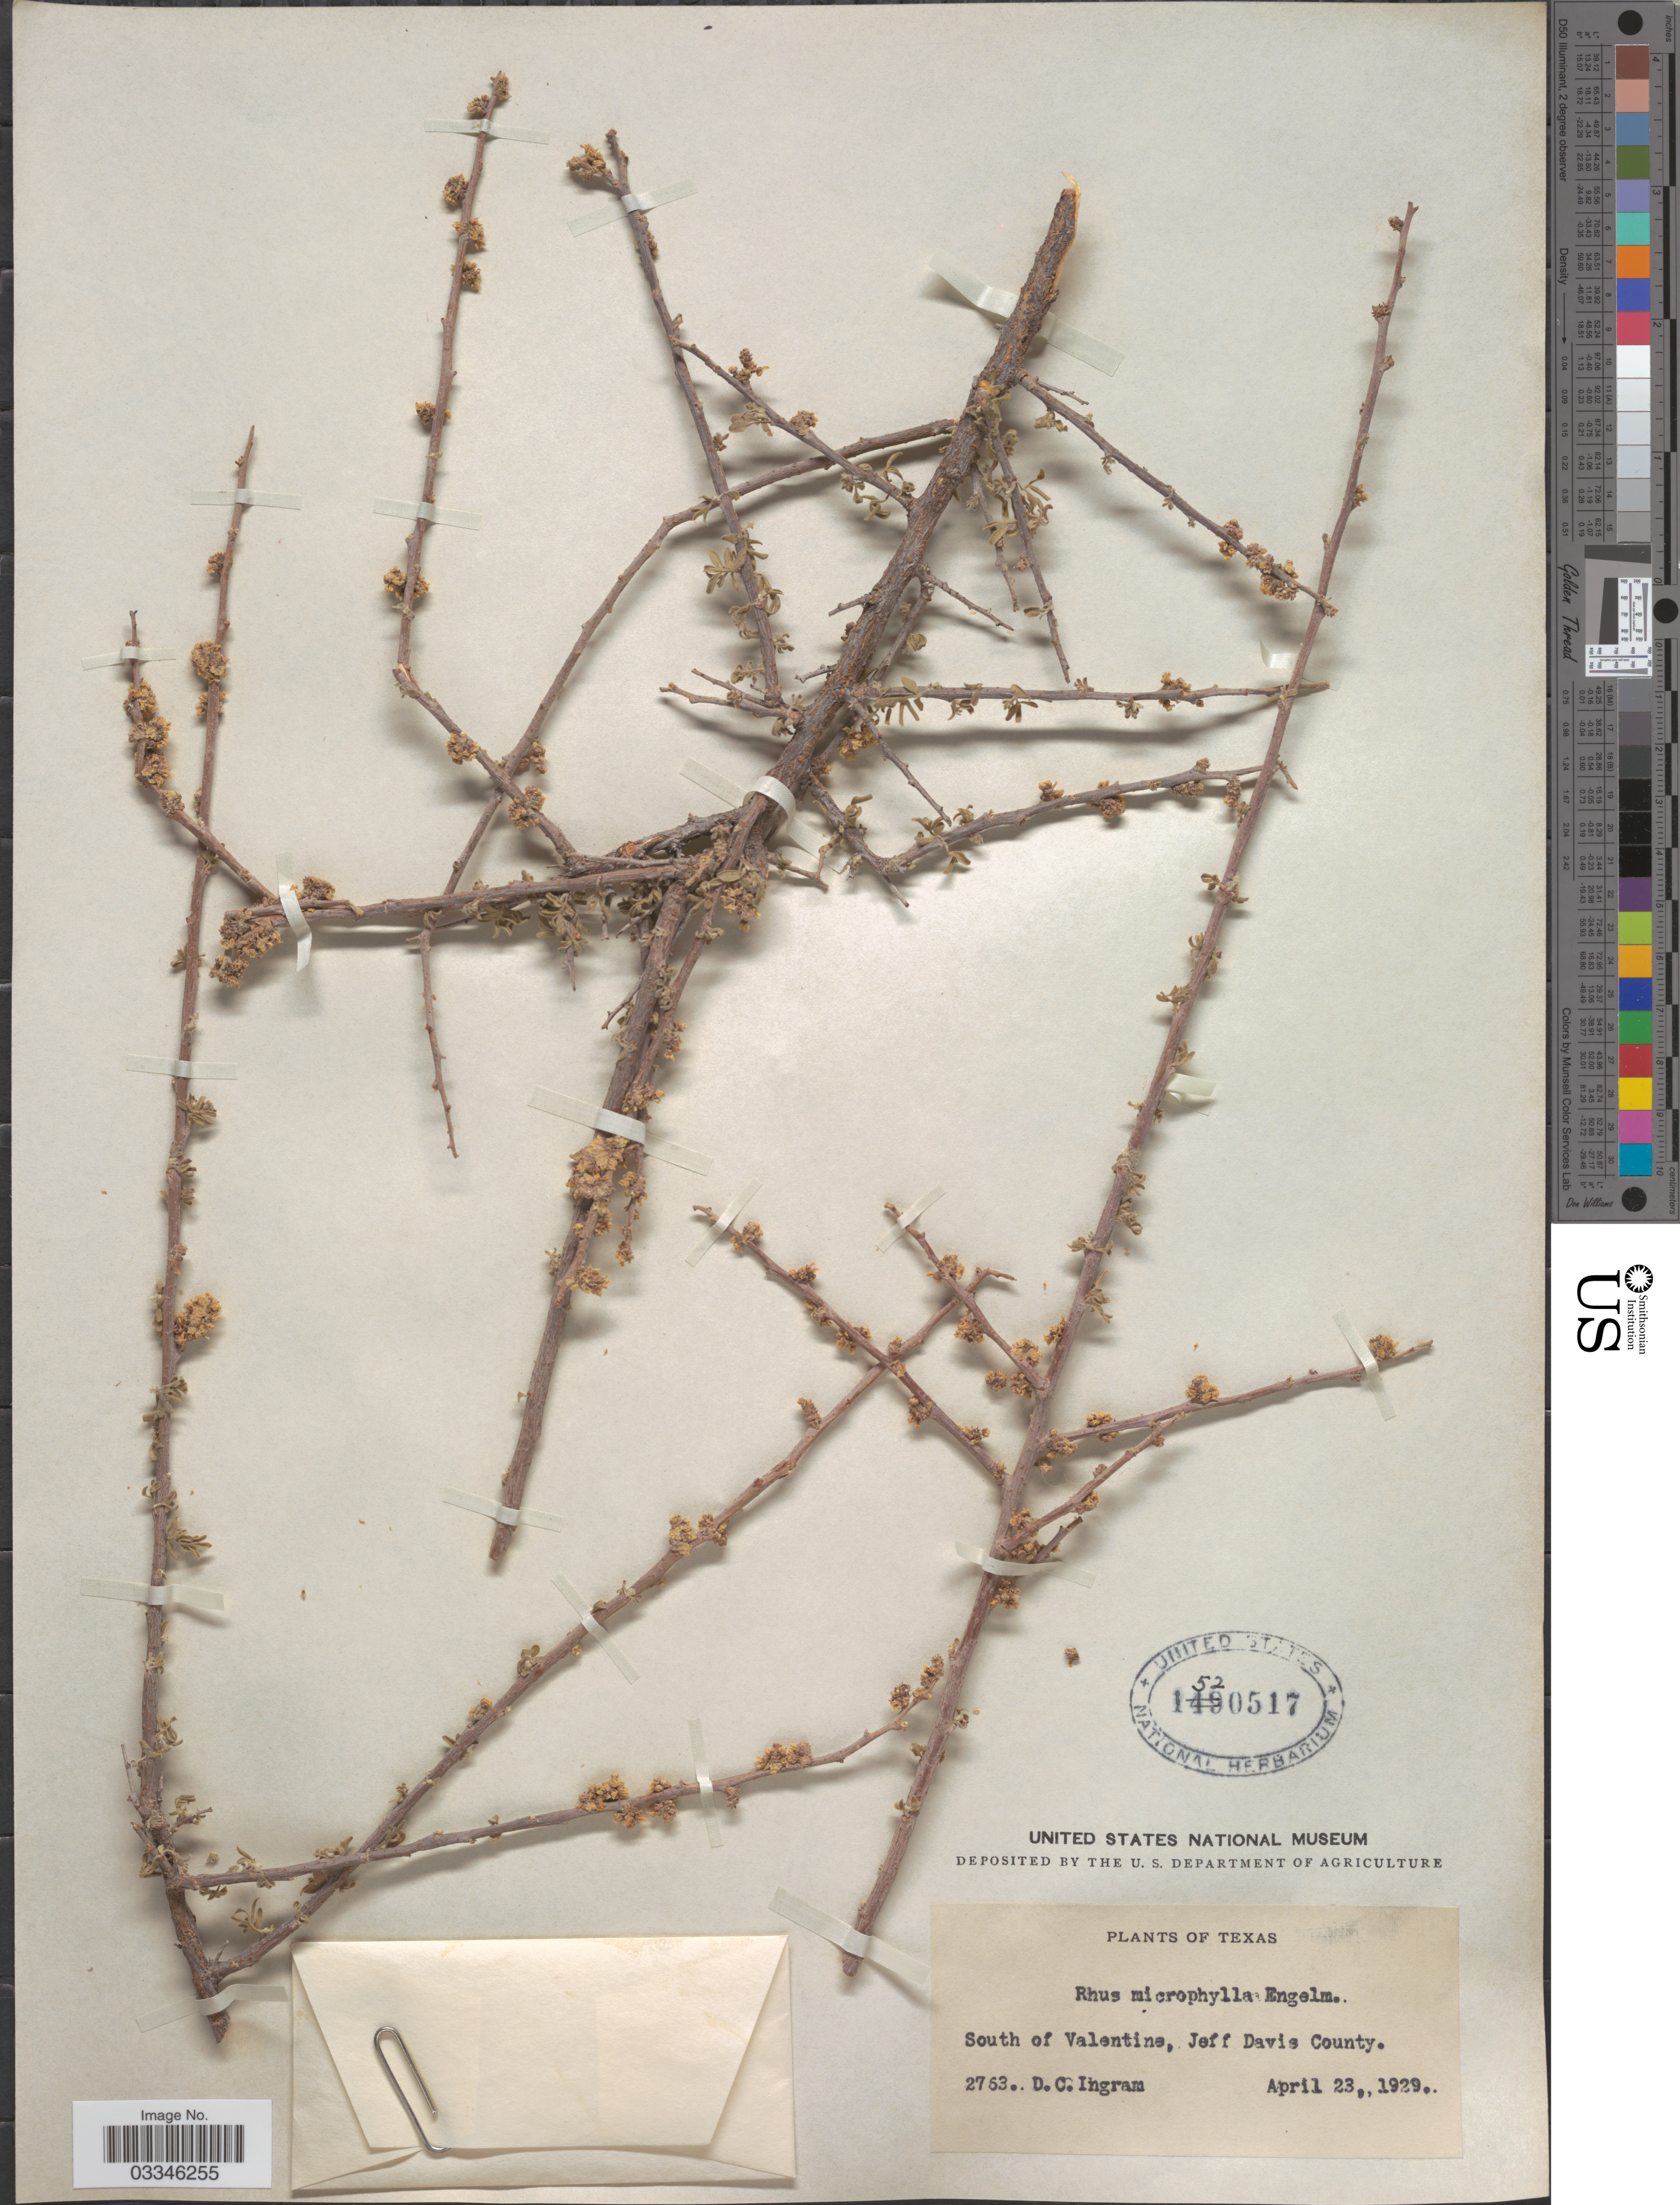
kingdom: Plantae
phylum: Tracheophyta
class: Magnoliopsida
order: Sapindales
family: Anacardiaceae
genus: Rhus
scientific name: Rhus microphylla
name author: Engelm.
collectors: D. C. Ingram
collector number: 2763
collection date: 1929-04-23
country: United States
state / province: Texas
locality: South of Valentine, Jeff Davis County.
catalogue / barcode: US 1520517